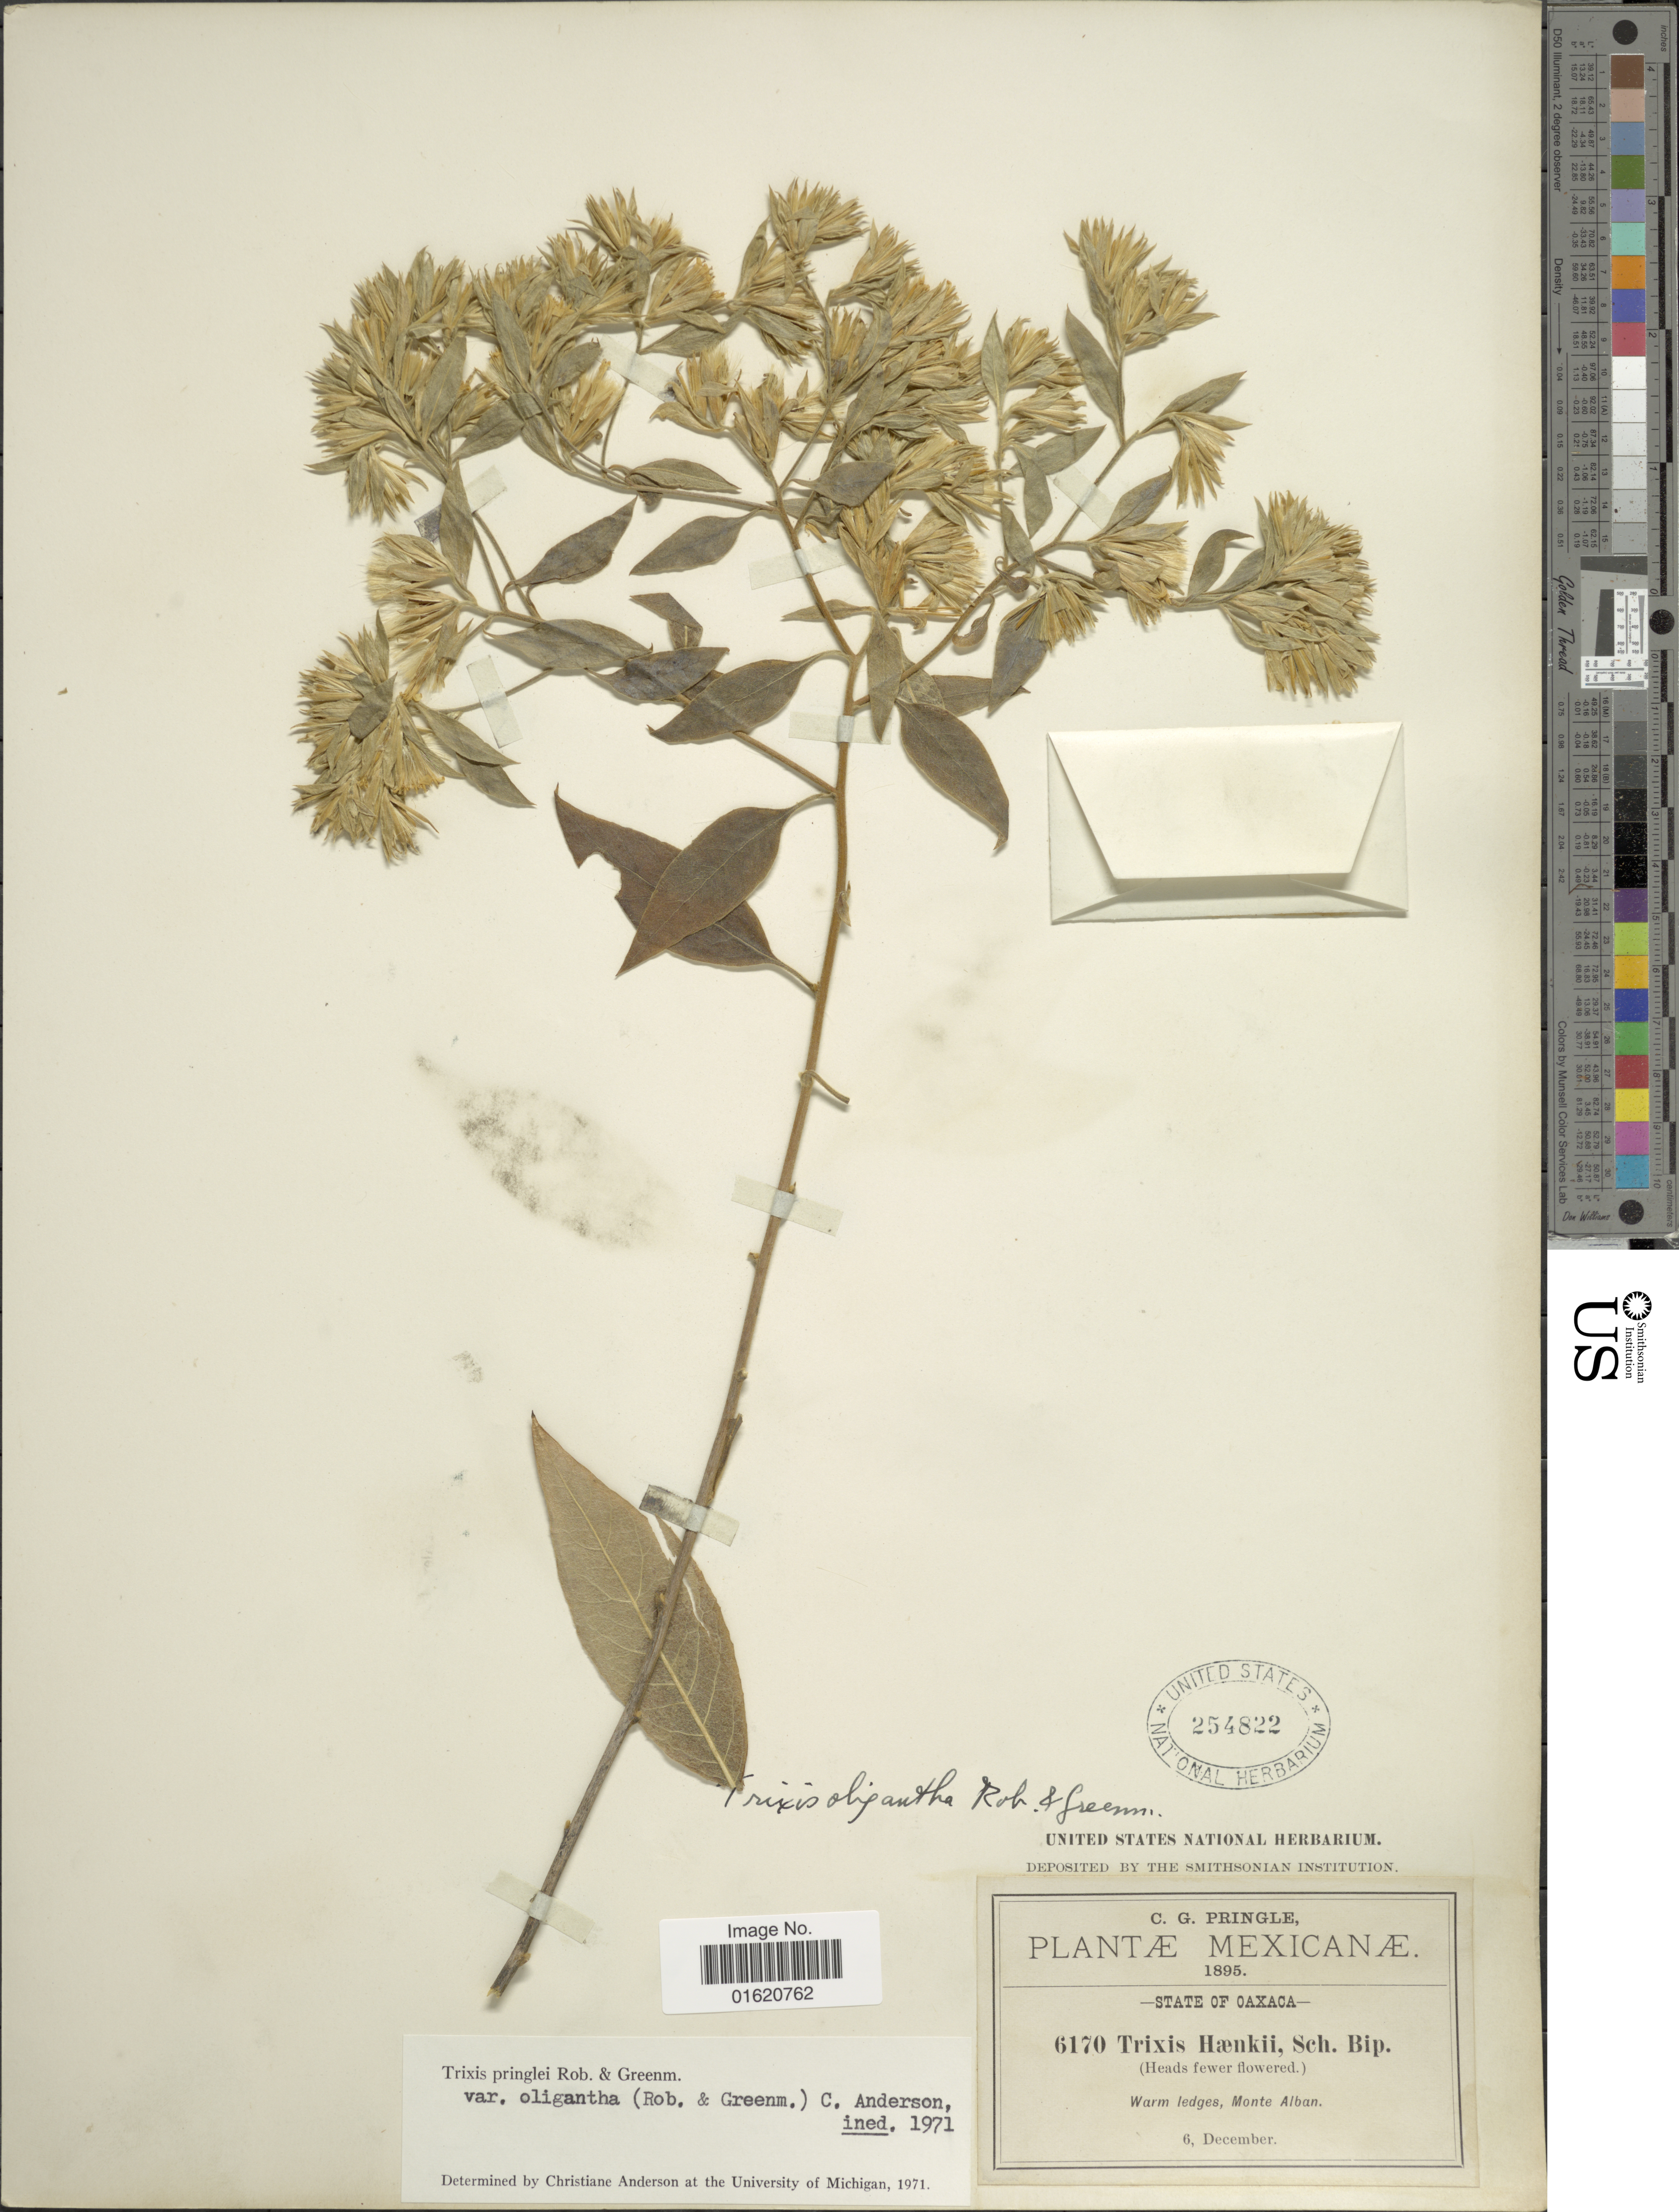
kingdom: Plantae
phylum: Tracheophyta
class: Magnoliopsida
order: Asterales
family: Asteraceae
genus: Trixis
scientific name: Trixis pringlei var. oligantha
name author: (B.L. Rob. & Greenm.) C.E. Anderson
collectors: C. G. Pringle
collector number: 6170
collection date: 1895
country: Mexico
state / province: Oaxaca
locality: Warm ledges, Monte Alban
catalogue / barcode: US 254822